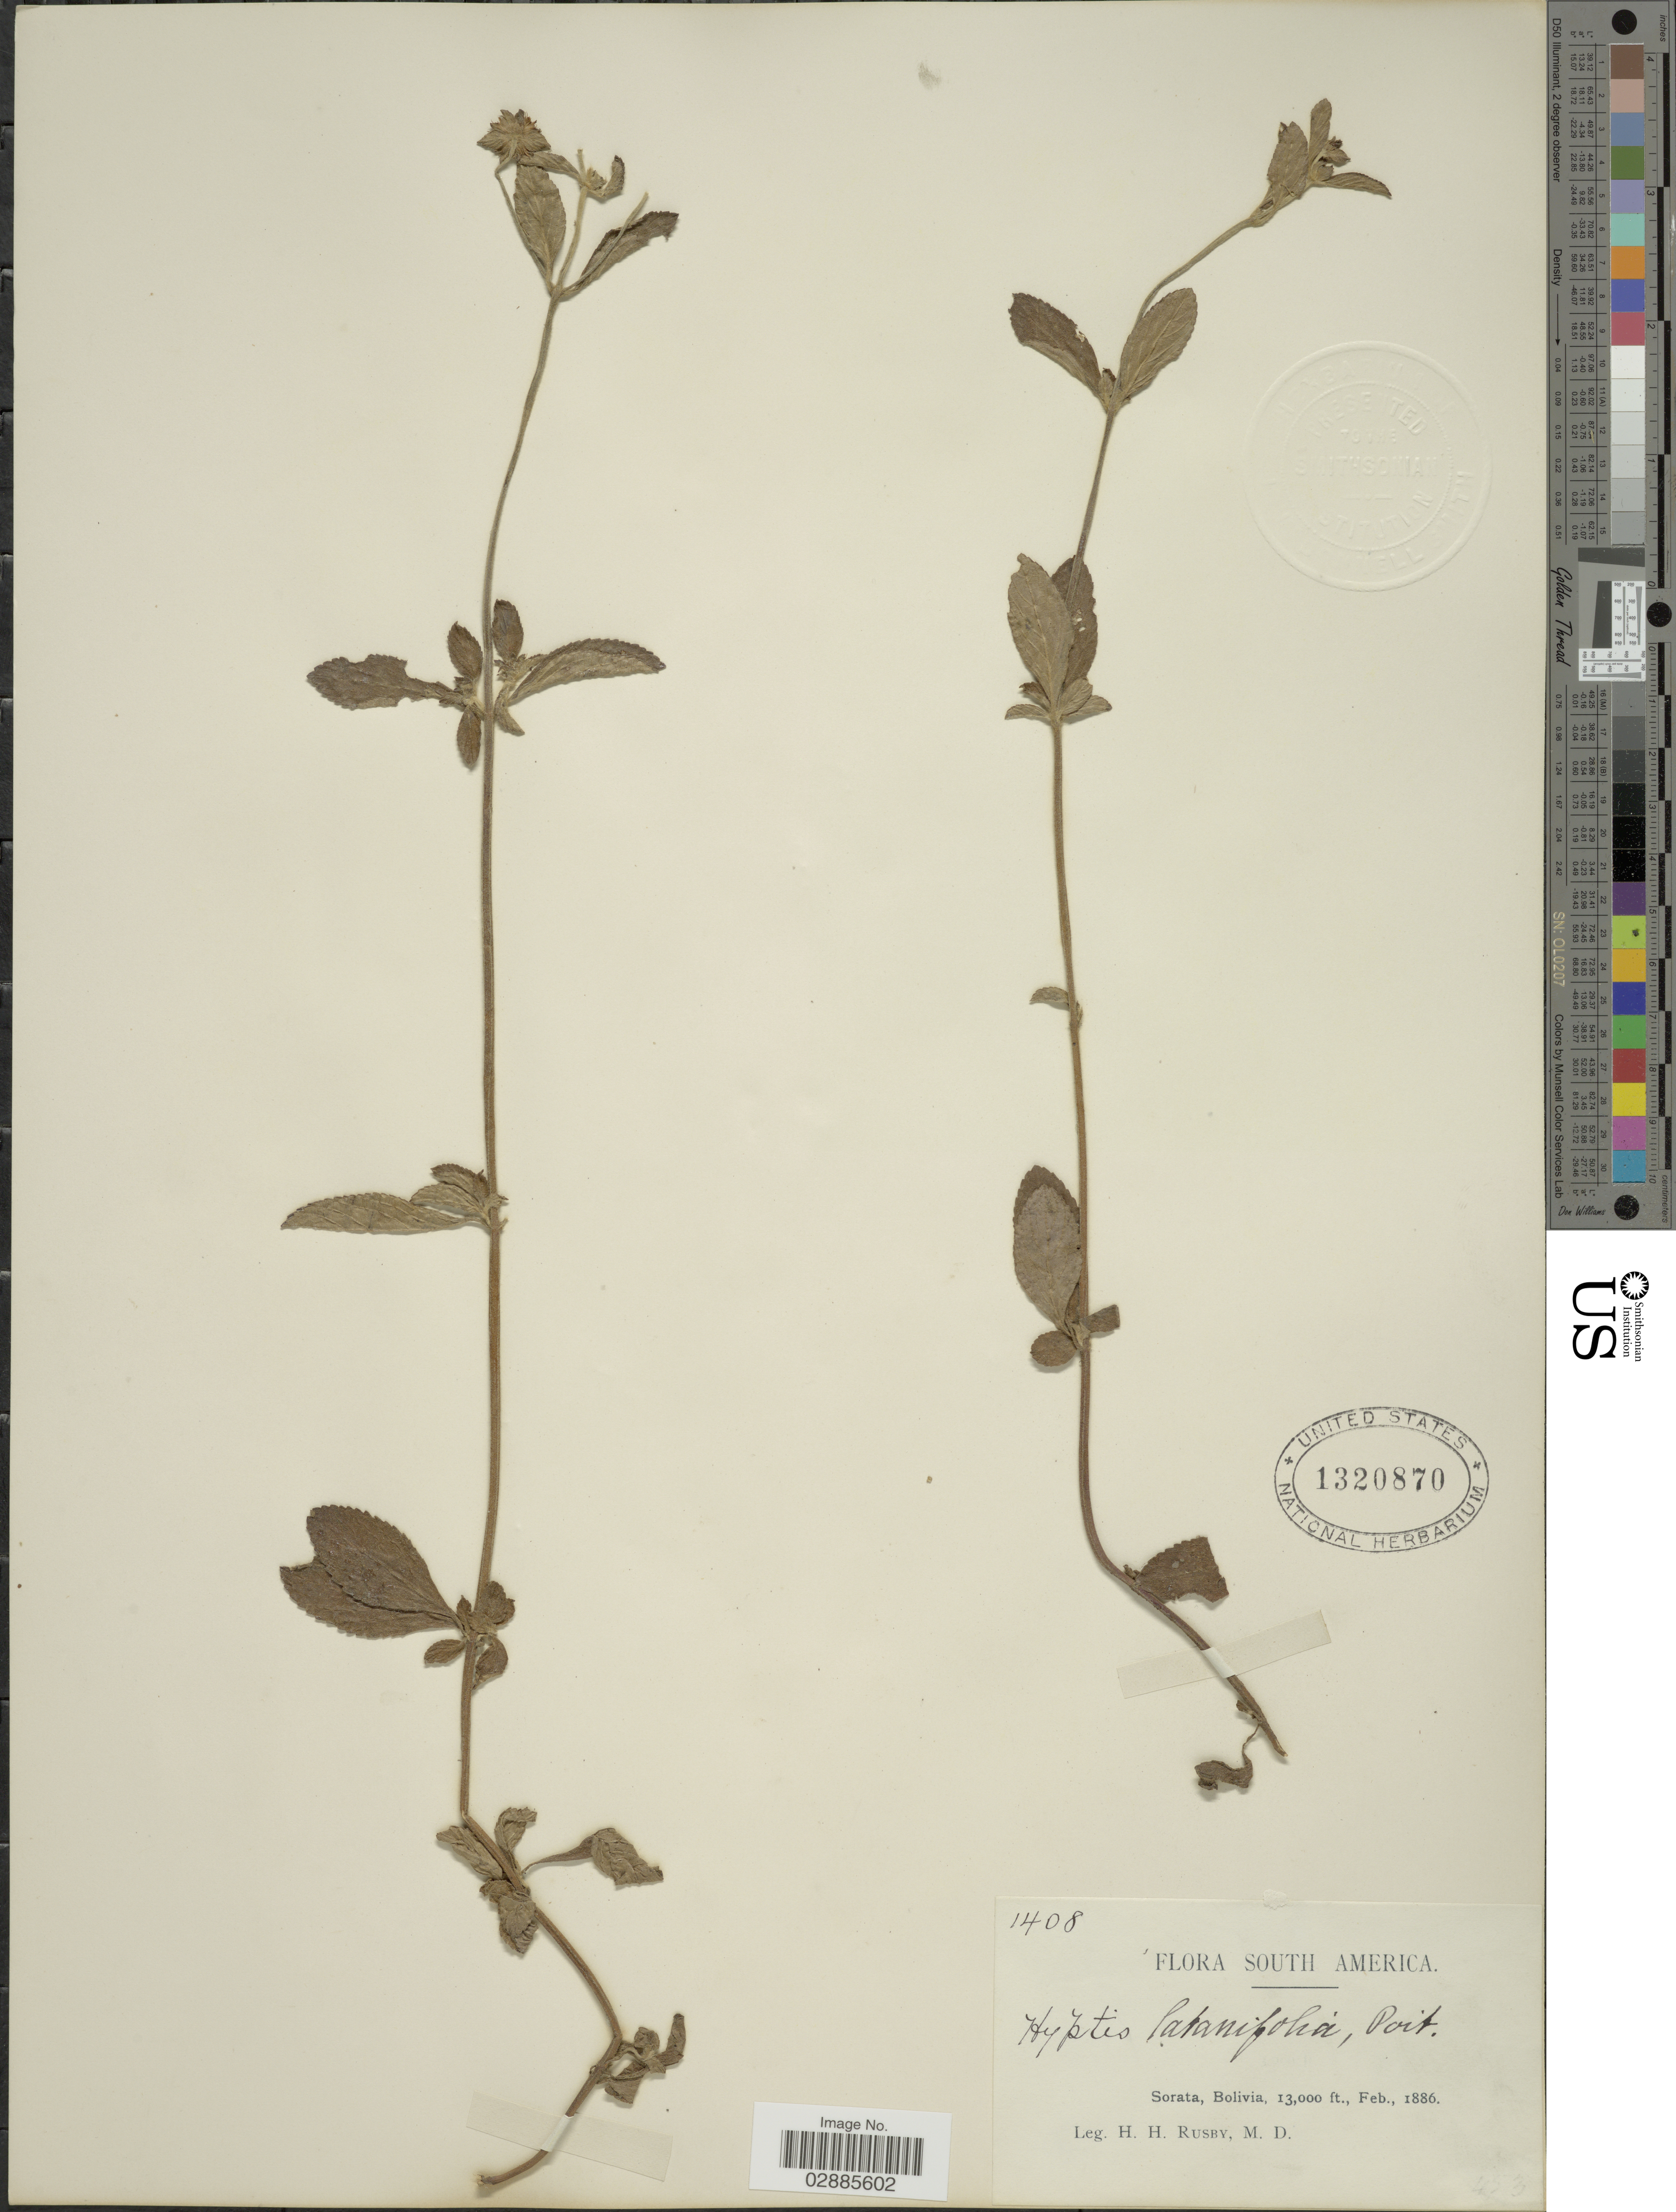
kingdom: Plantae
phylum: Tracheophyta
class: Magnoliopsida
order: Lamiales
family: Lamiaceae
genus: Hyptis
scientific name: Hyptis lantanifolia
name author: Poit.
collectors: H. H. Rusby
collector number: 1408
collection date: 1886-02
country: Bolivia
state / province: La Páz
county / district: Larecaja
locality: Sorata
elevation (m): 3962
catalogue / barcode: US 1320870